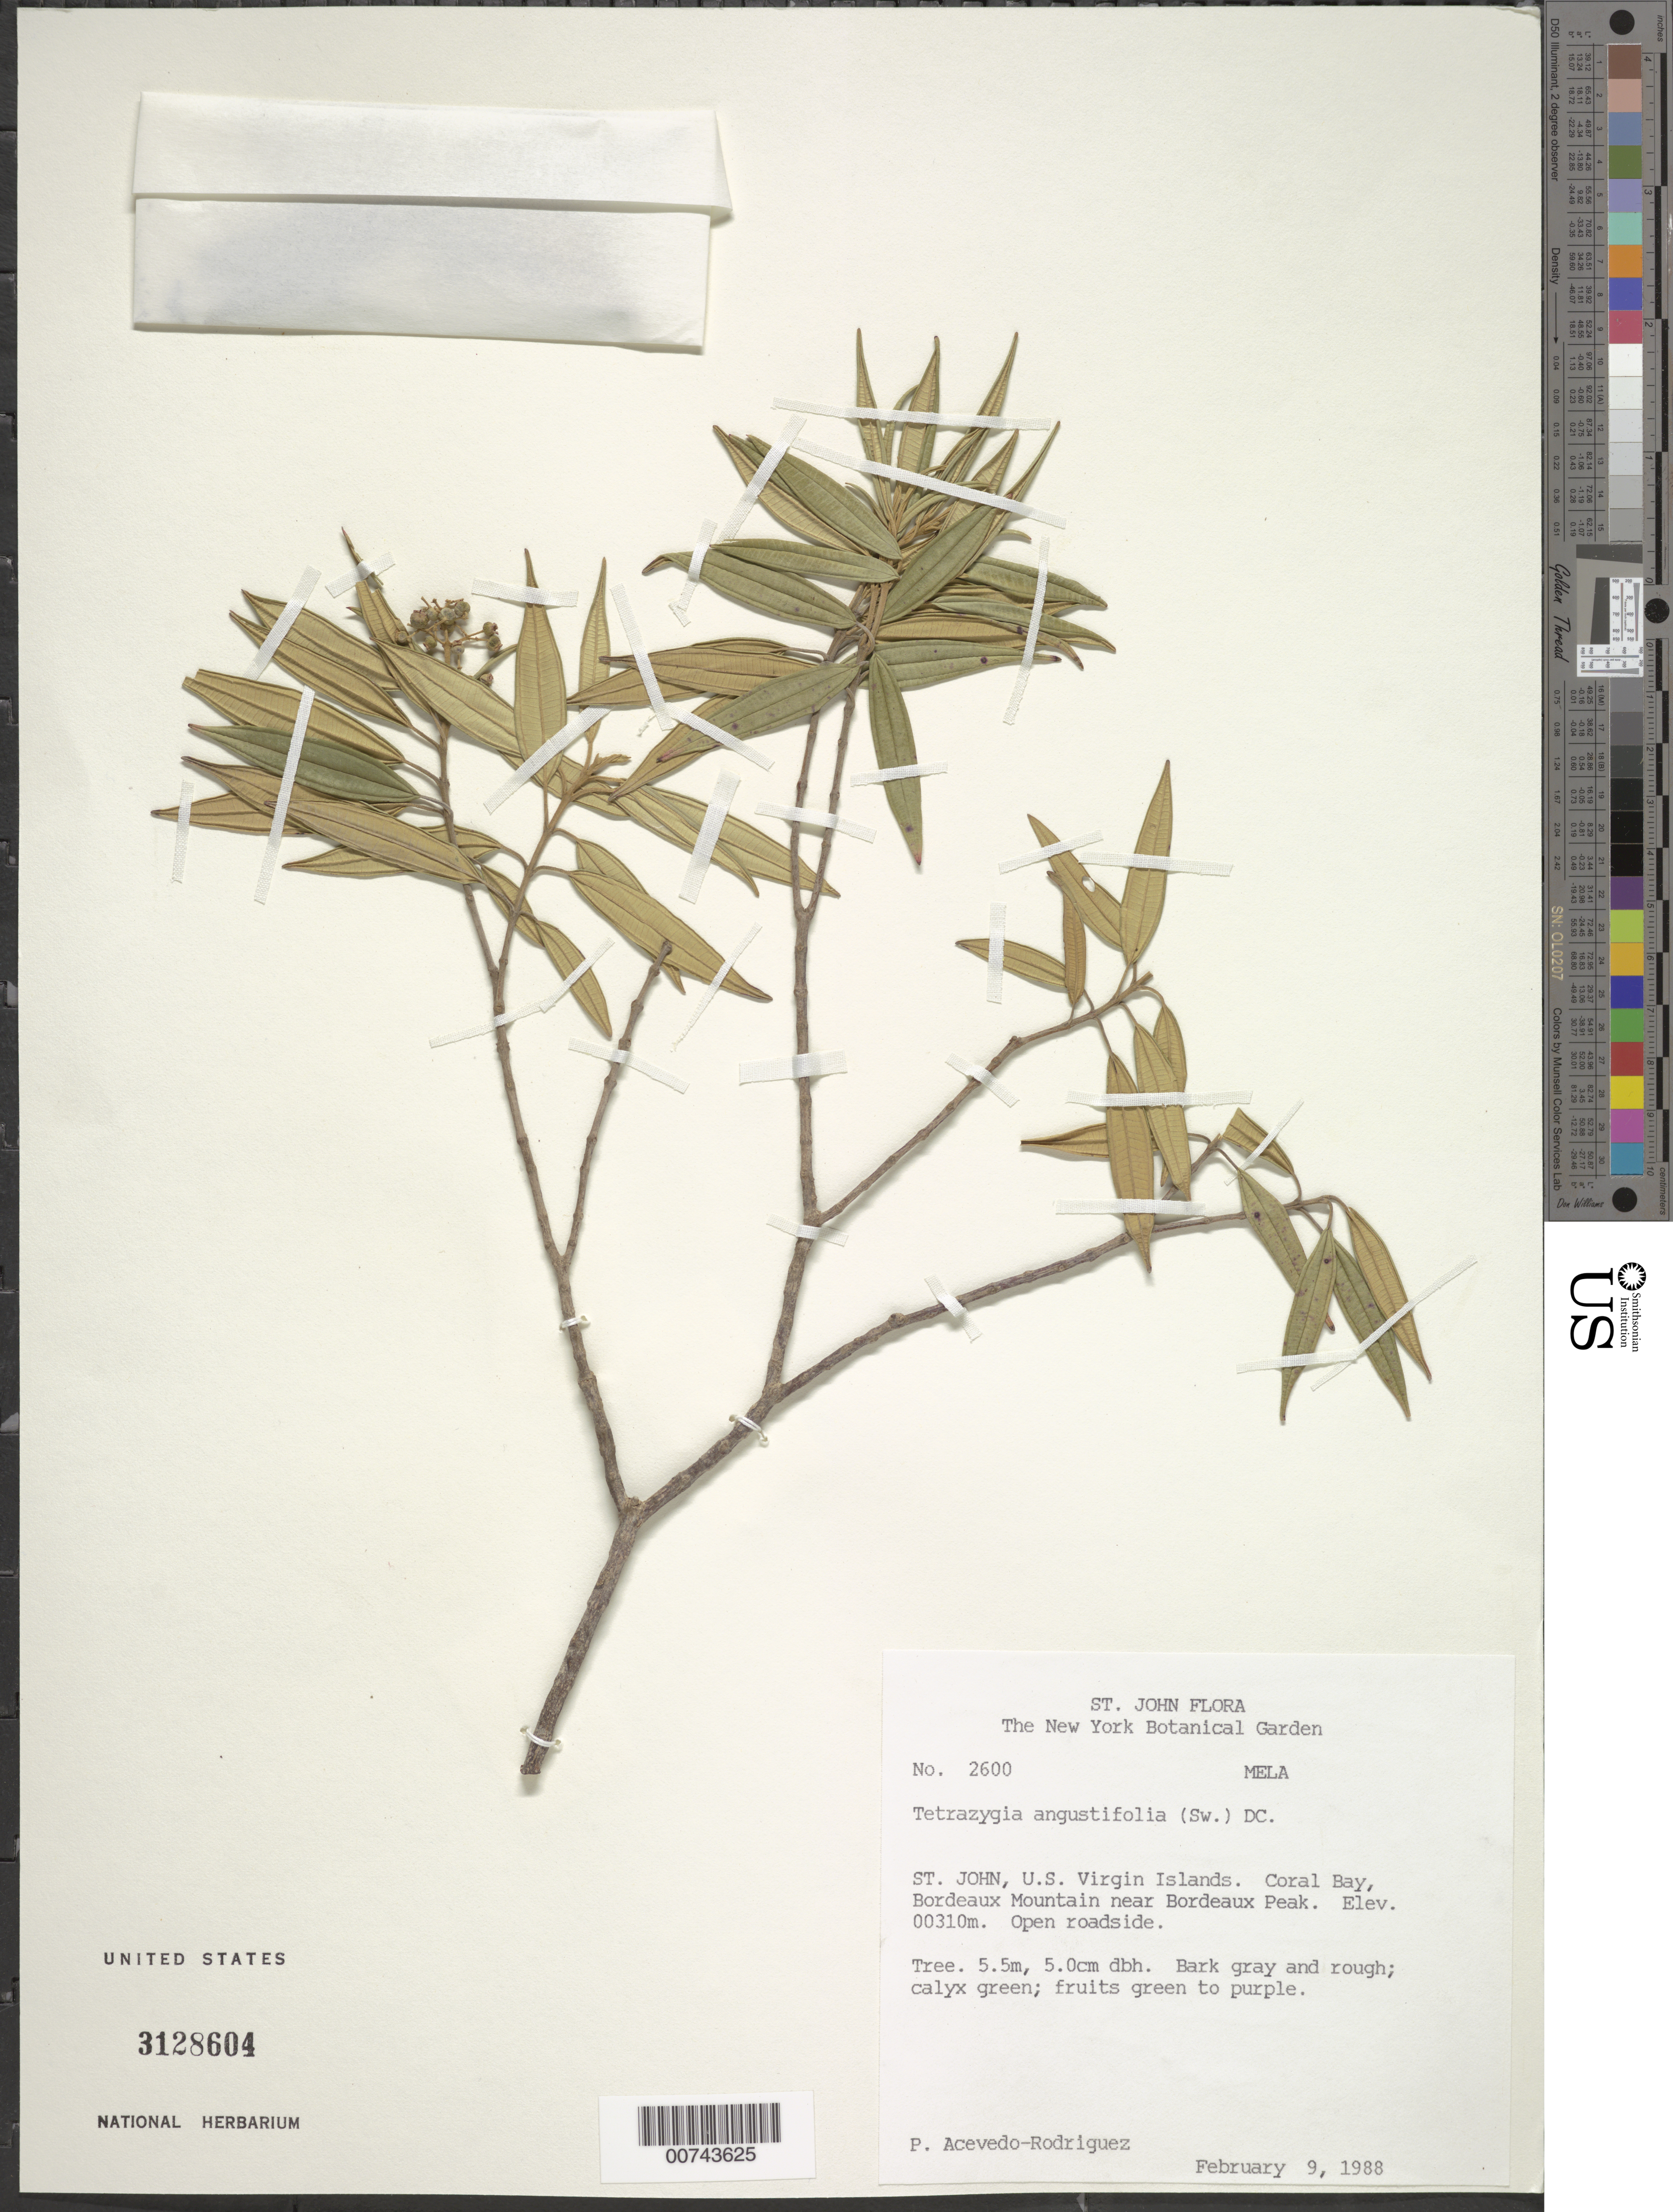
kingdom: Plantae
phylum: Tracheophyta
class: Magnoliopsida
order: Myrtales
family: Melastomataceae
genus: Tetrazygia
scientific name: Tetrazygia angustifolia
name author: (Sw.) DC.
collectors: P. Acevedo-Rodr.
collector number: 2600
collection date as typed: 09 Feb 1988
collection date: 1988-02-09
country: U.S. Virgin Islands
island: St. John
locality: Coral Bay Quarter; Bordeaux Mountain near Bordeaux Peak.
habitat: Open roadside.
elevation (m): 310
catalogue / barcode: US 3128604